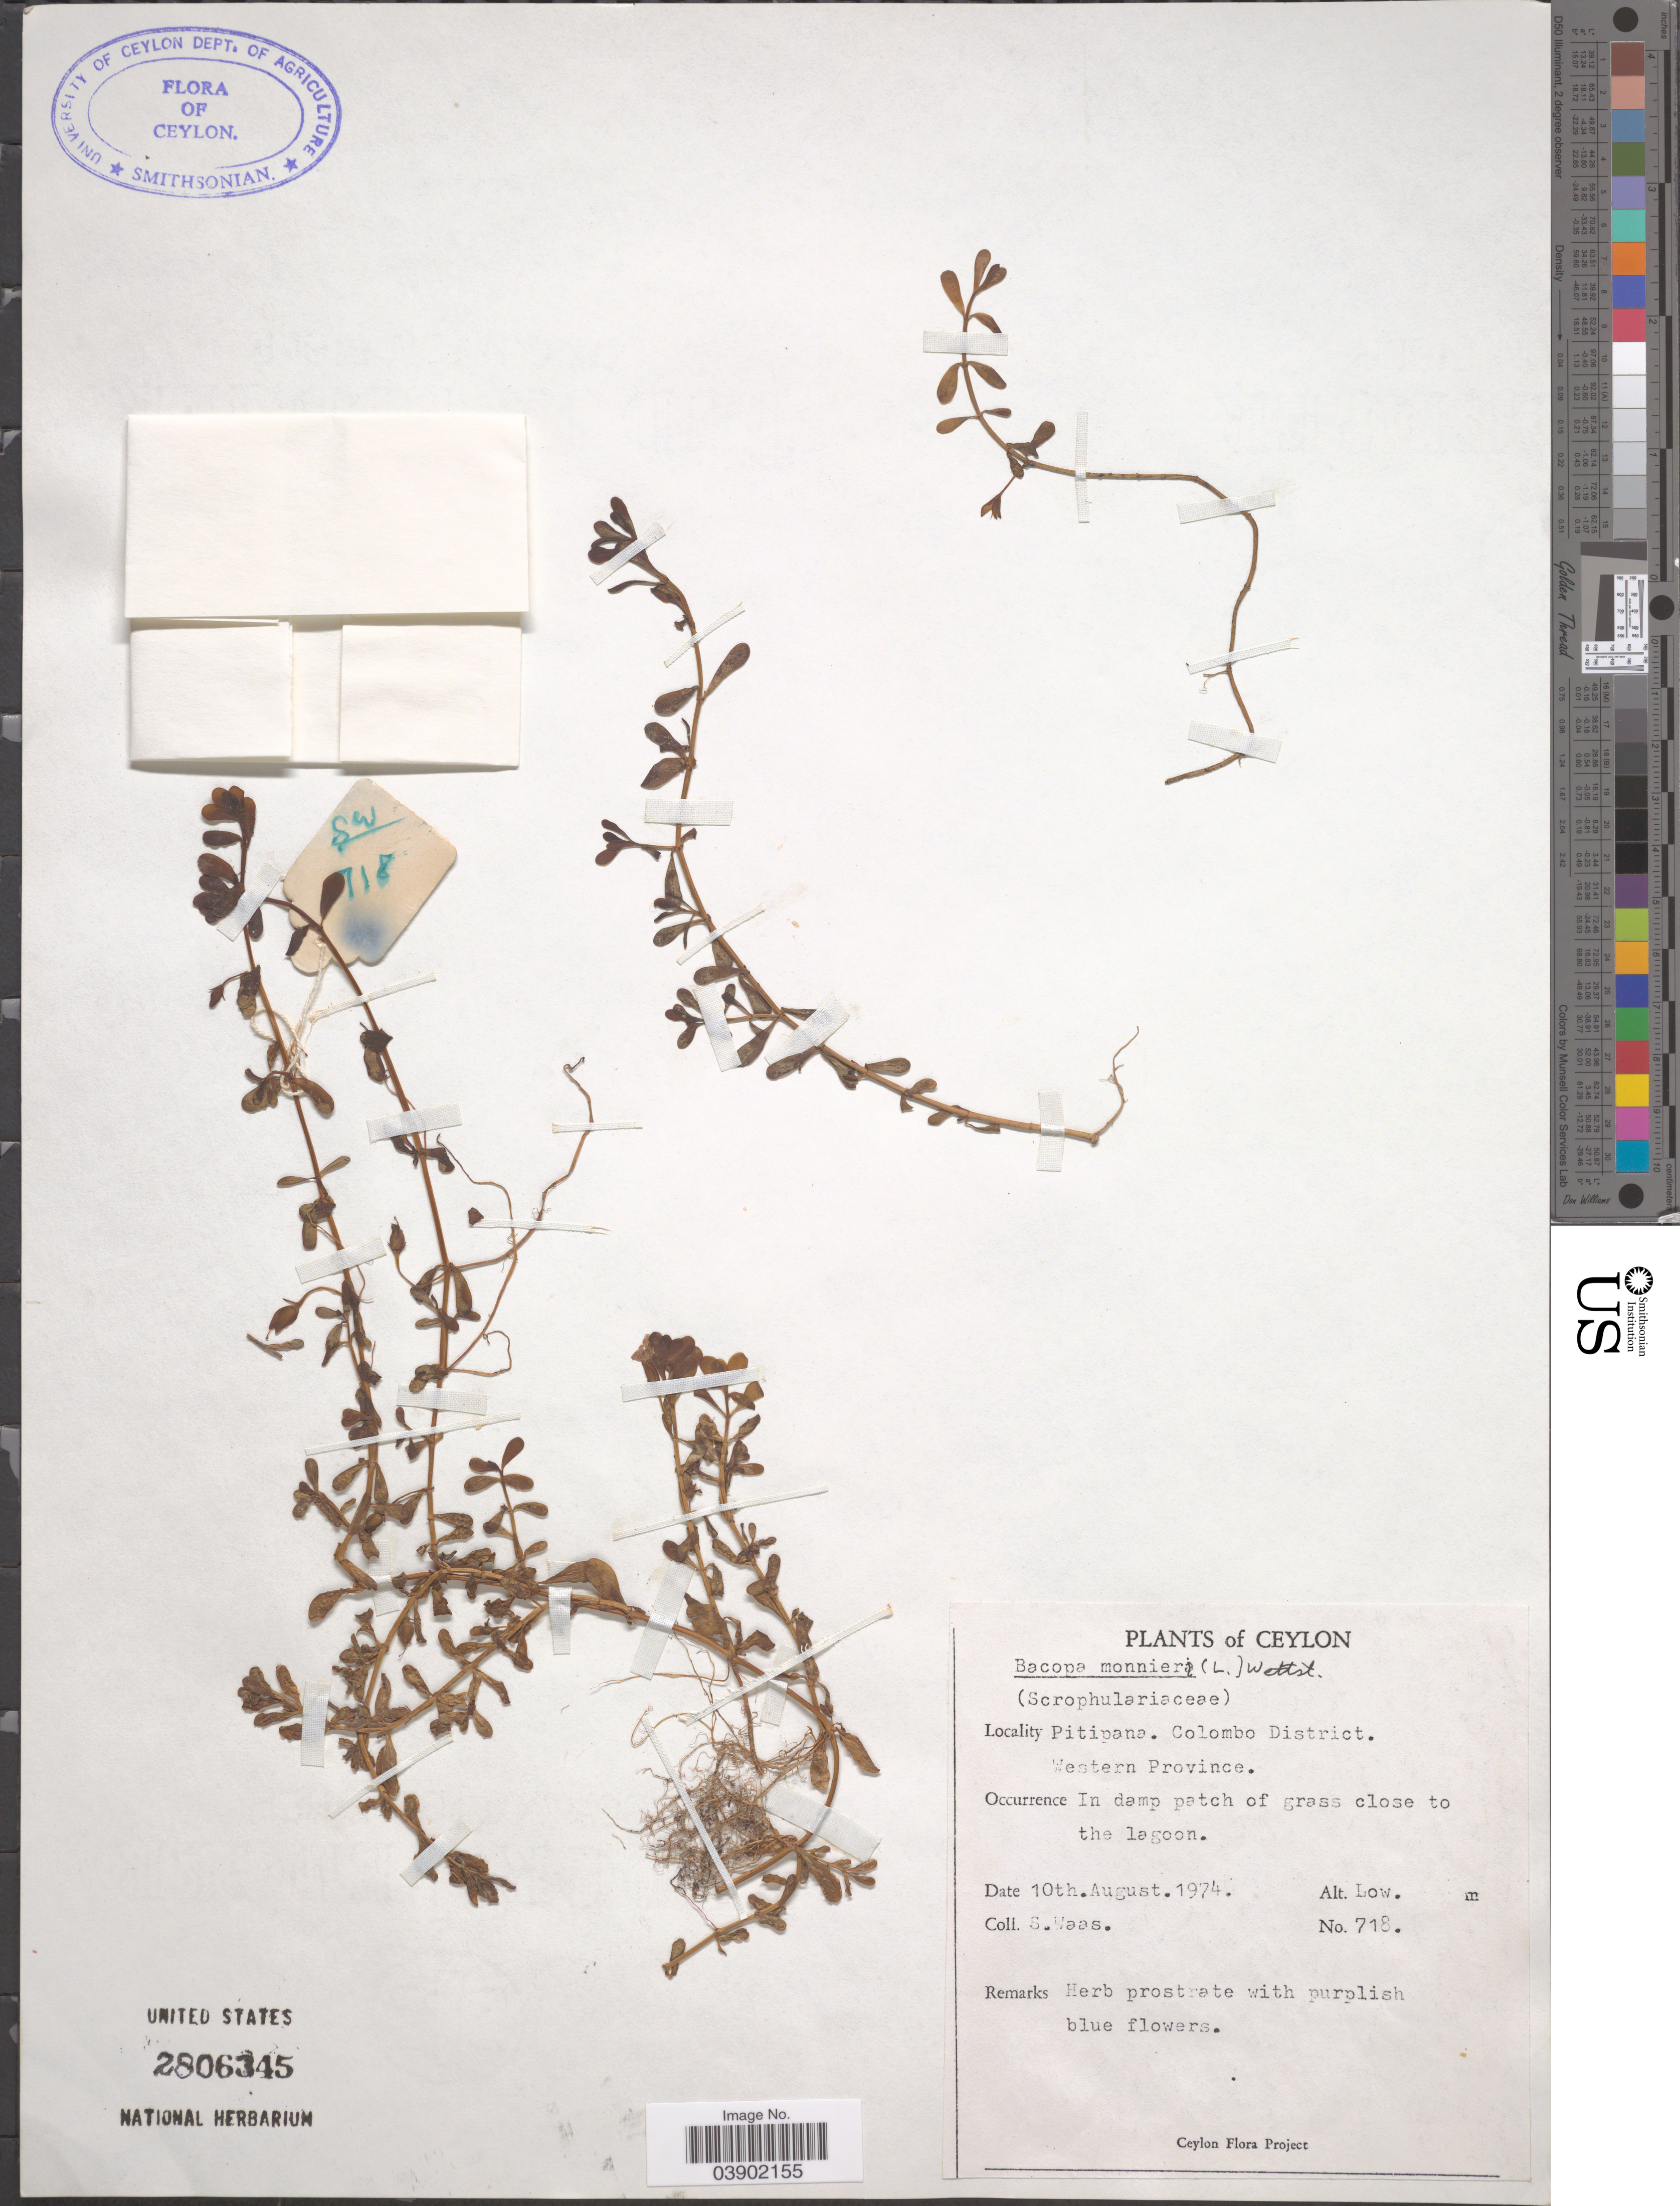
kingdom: Plantae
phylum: Tracheophyta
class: Magnoliopsida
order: Lamiales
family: Plantaginaceae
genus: Bacopa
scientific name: Bacopa monnieri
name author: (L.) Wettst.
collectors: S. Waas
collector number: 718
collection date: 1974-08-10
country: Sri Lanka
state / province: Western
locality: Ceylon. Pitipana, Colombo District.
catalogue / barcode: US 2806345